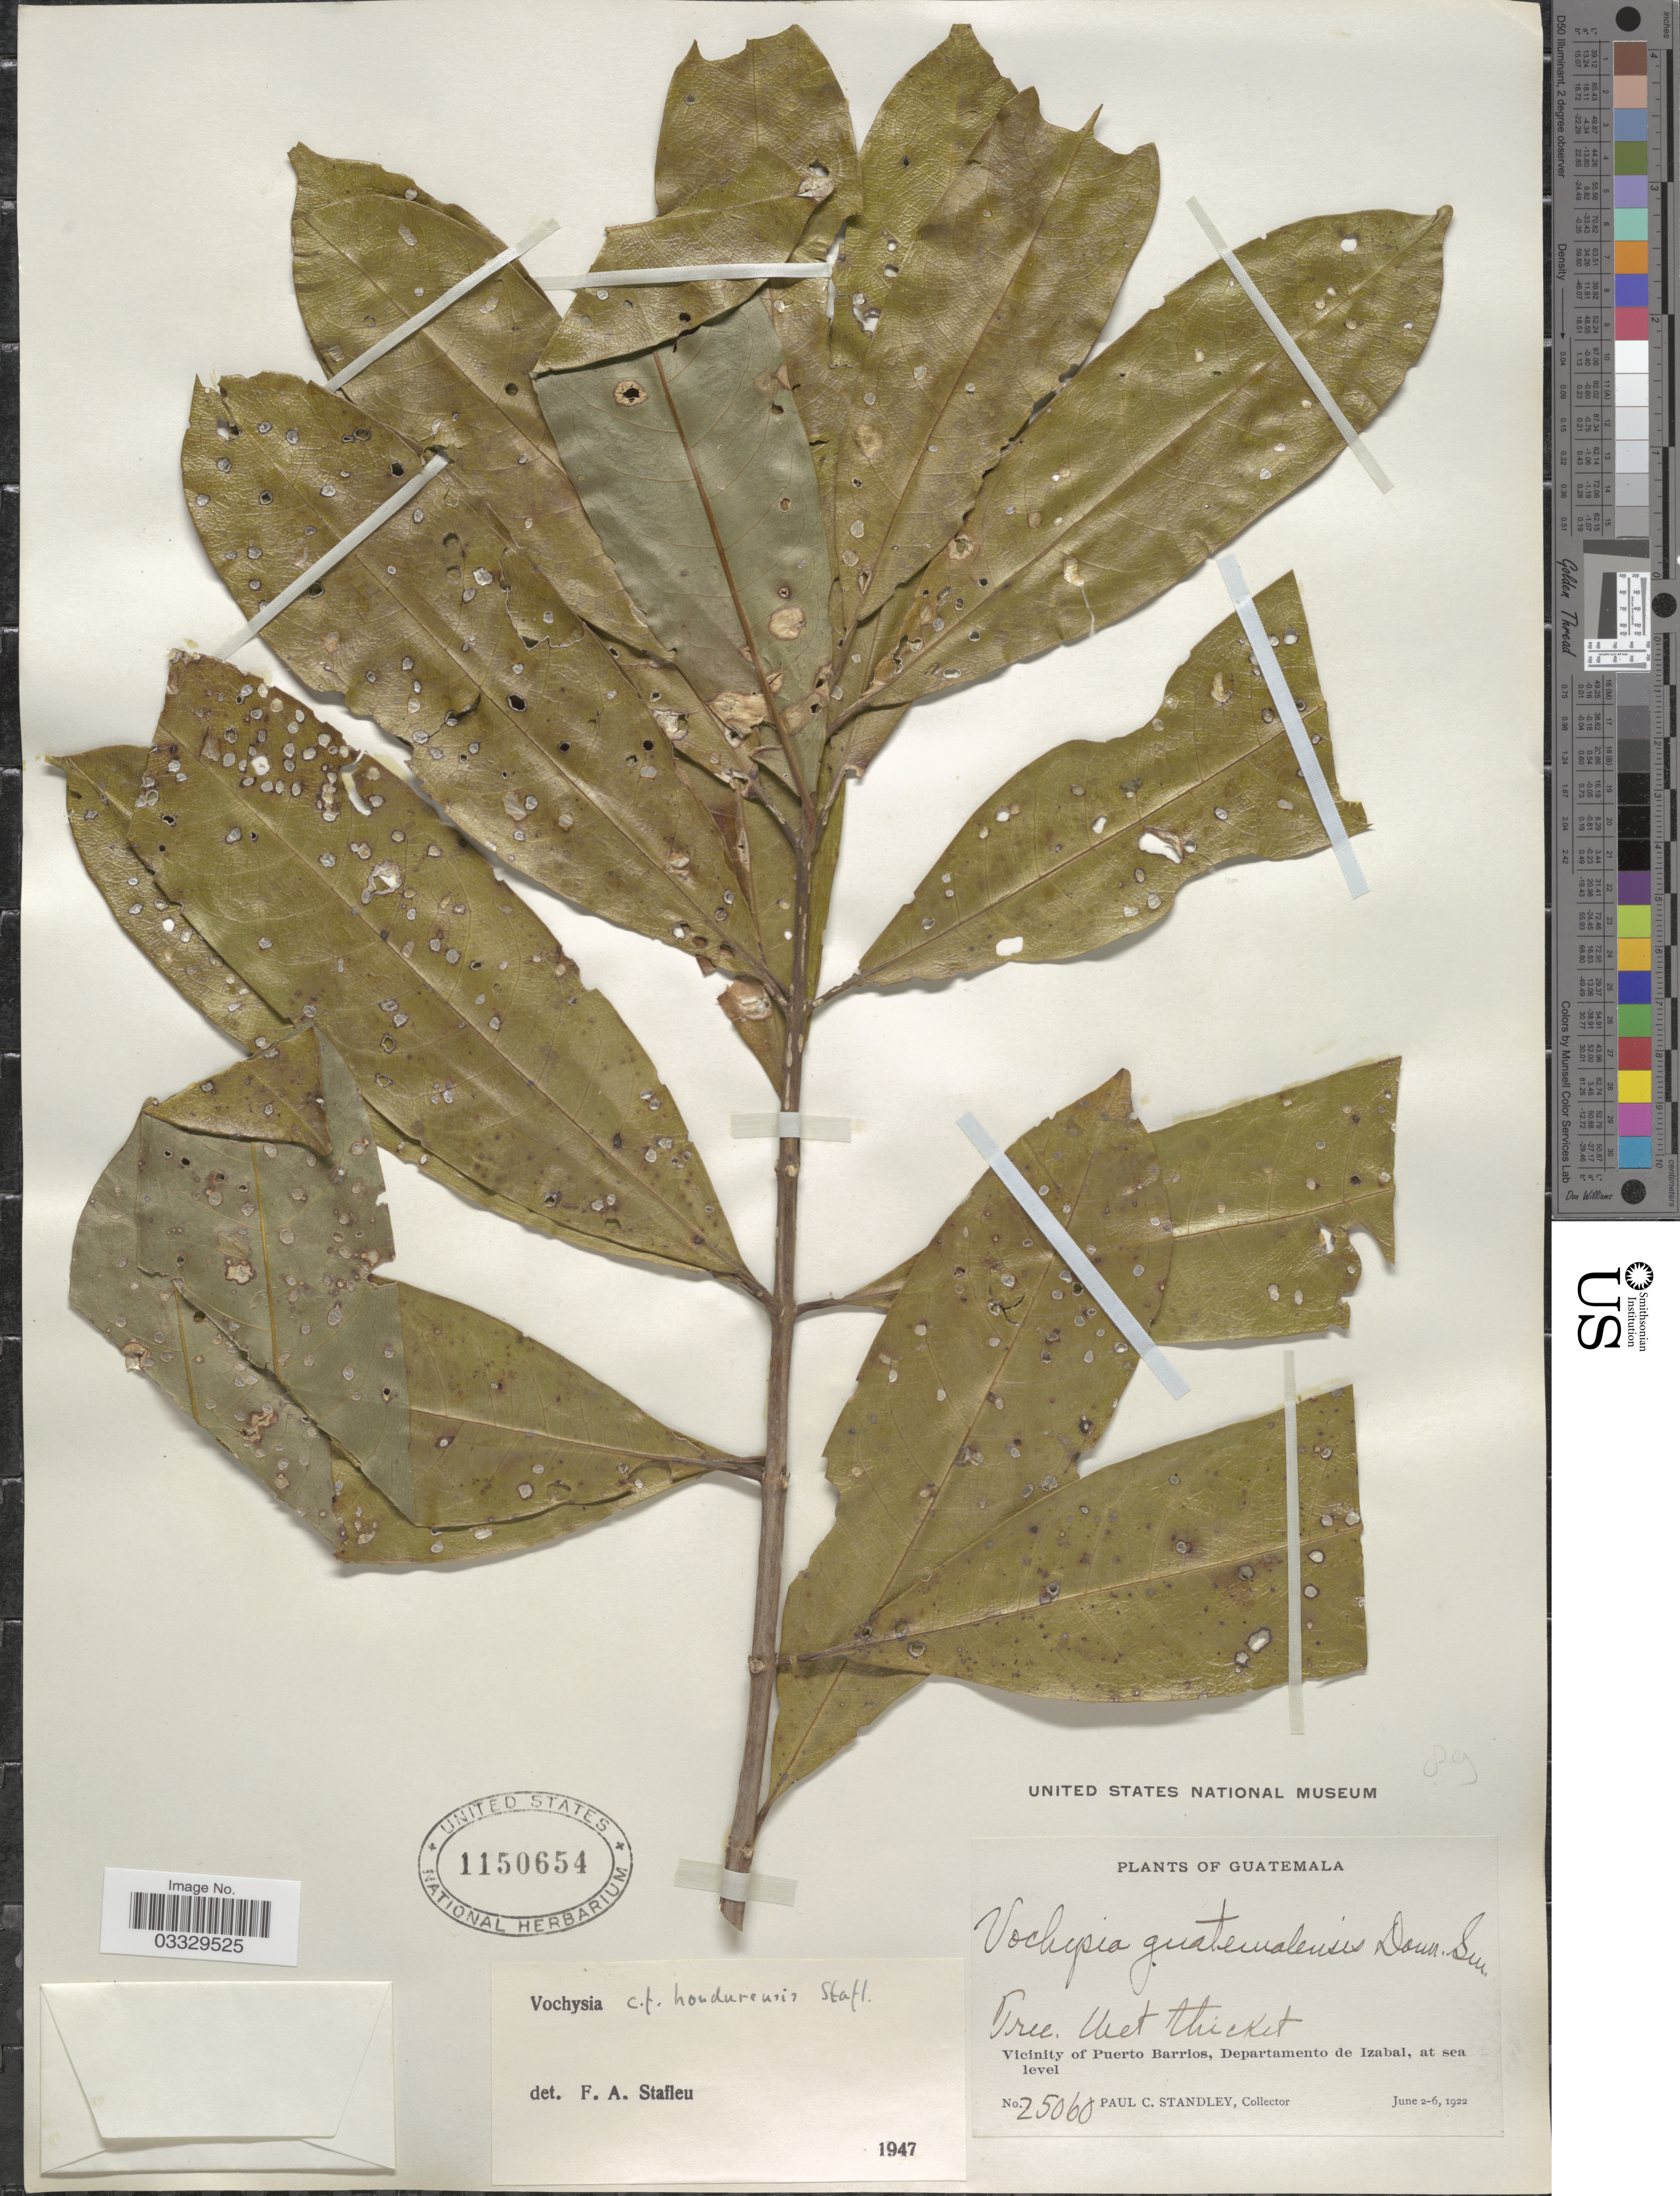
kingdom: Plantae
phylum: Tracheophyta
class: Magnoliopsida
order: Myrtales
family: Vochysiaceae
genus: Vochysia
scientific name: Vochysia hondurensis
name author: Sprague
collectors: P. C. Standley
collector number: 25060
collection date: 1922-06-02/1922-06-06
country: Guatemala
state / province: Izabal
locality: Vicinity of Puerto Barrios, Departamento de Izabal.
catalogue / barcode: US 1150654